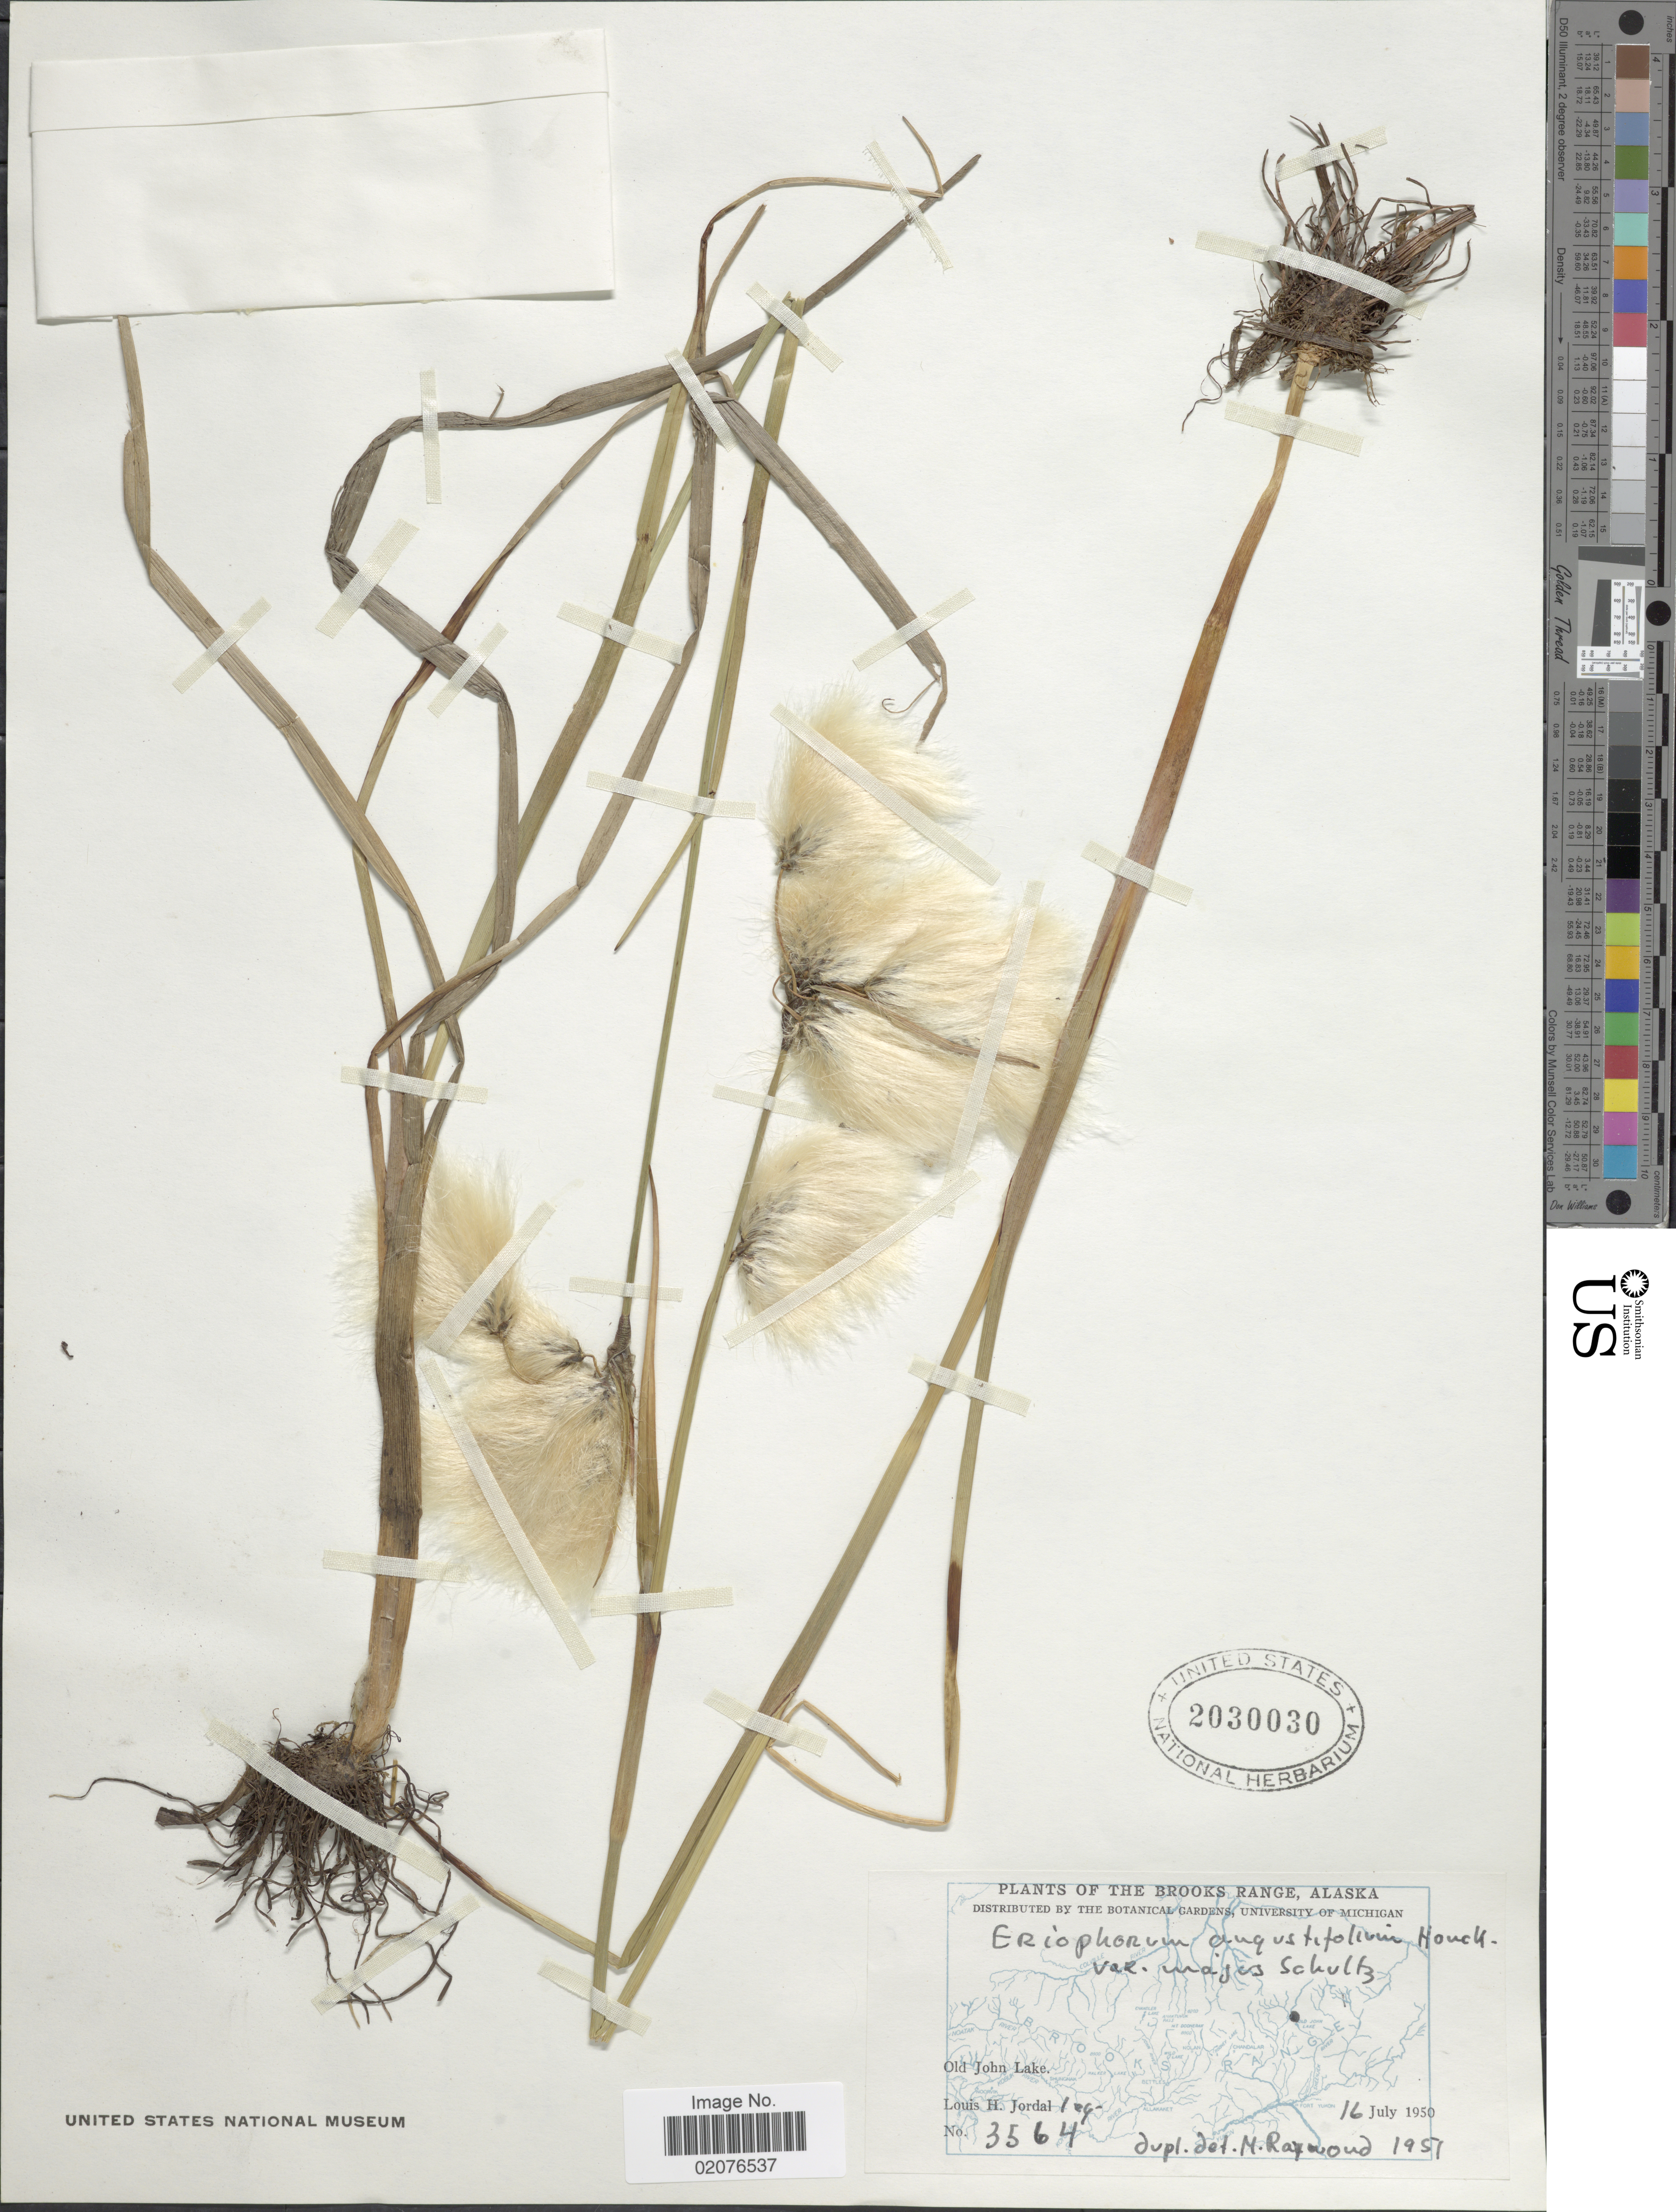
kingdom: Plantae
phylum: Tracheophyta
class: Liliopsida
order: Poales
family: Cyperaceae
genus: Eriophorum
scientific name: Eriophorum angustifolium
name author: Honck.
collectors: L. Jordal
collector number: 3564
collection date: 1950-07-16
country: United States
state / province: Alaska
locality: The Brooks Range, Old John Lake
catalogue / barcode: US 2030030